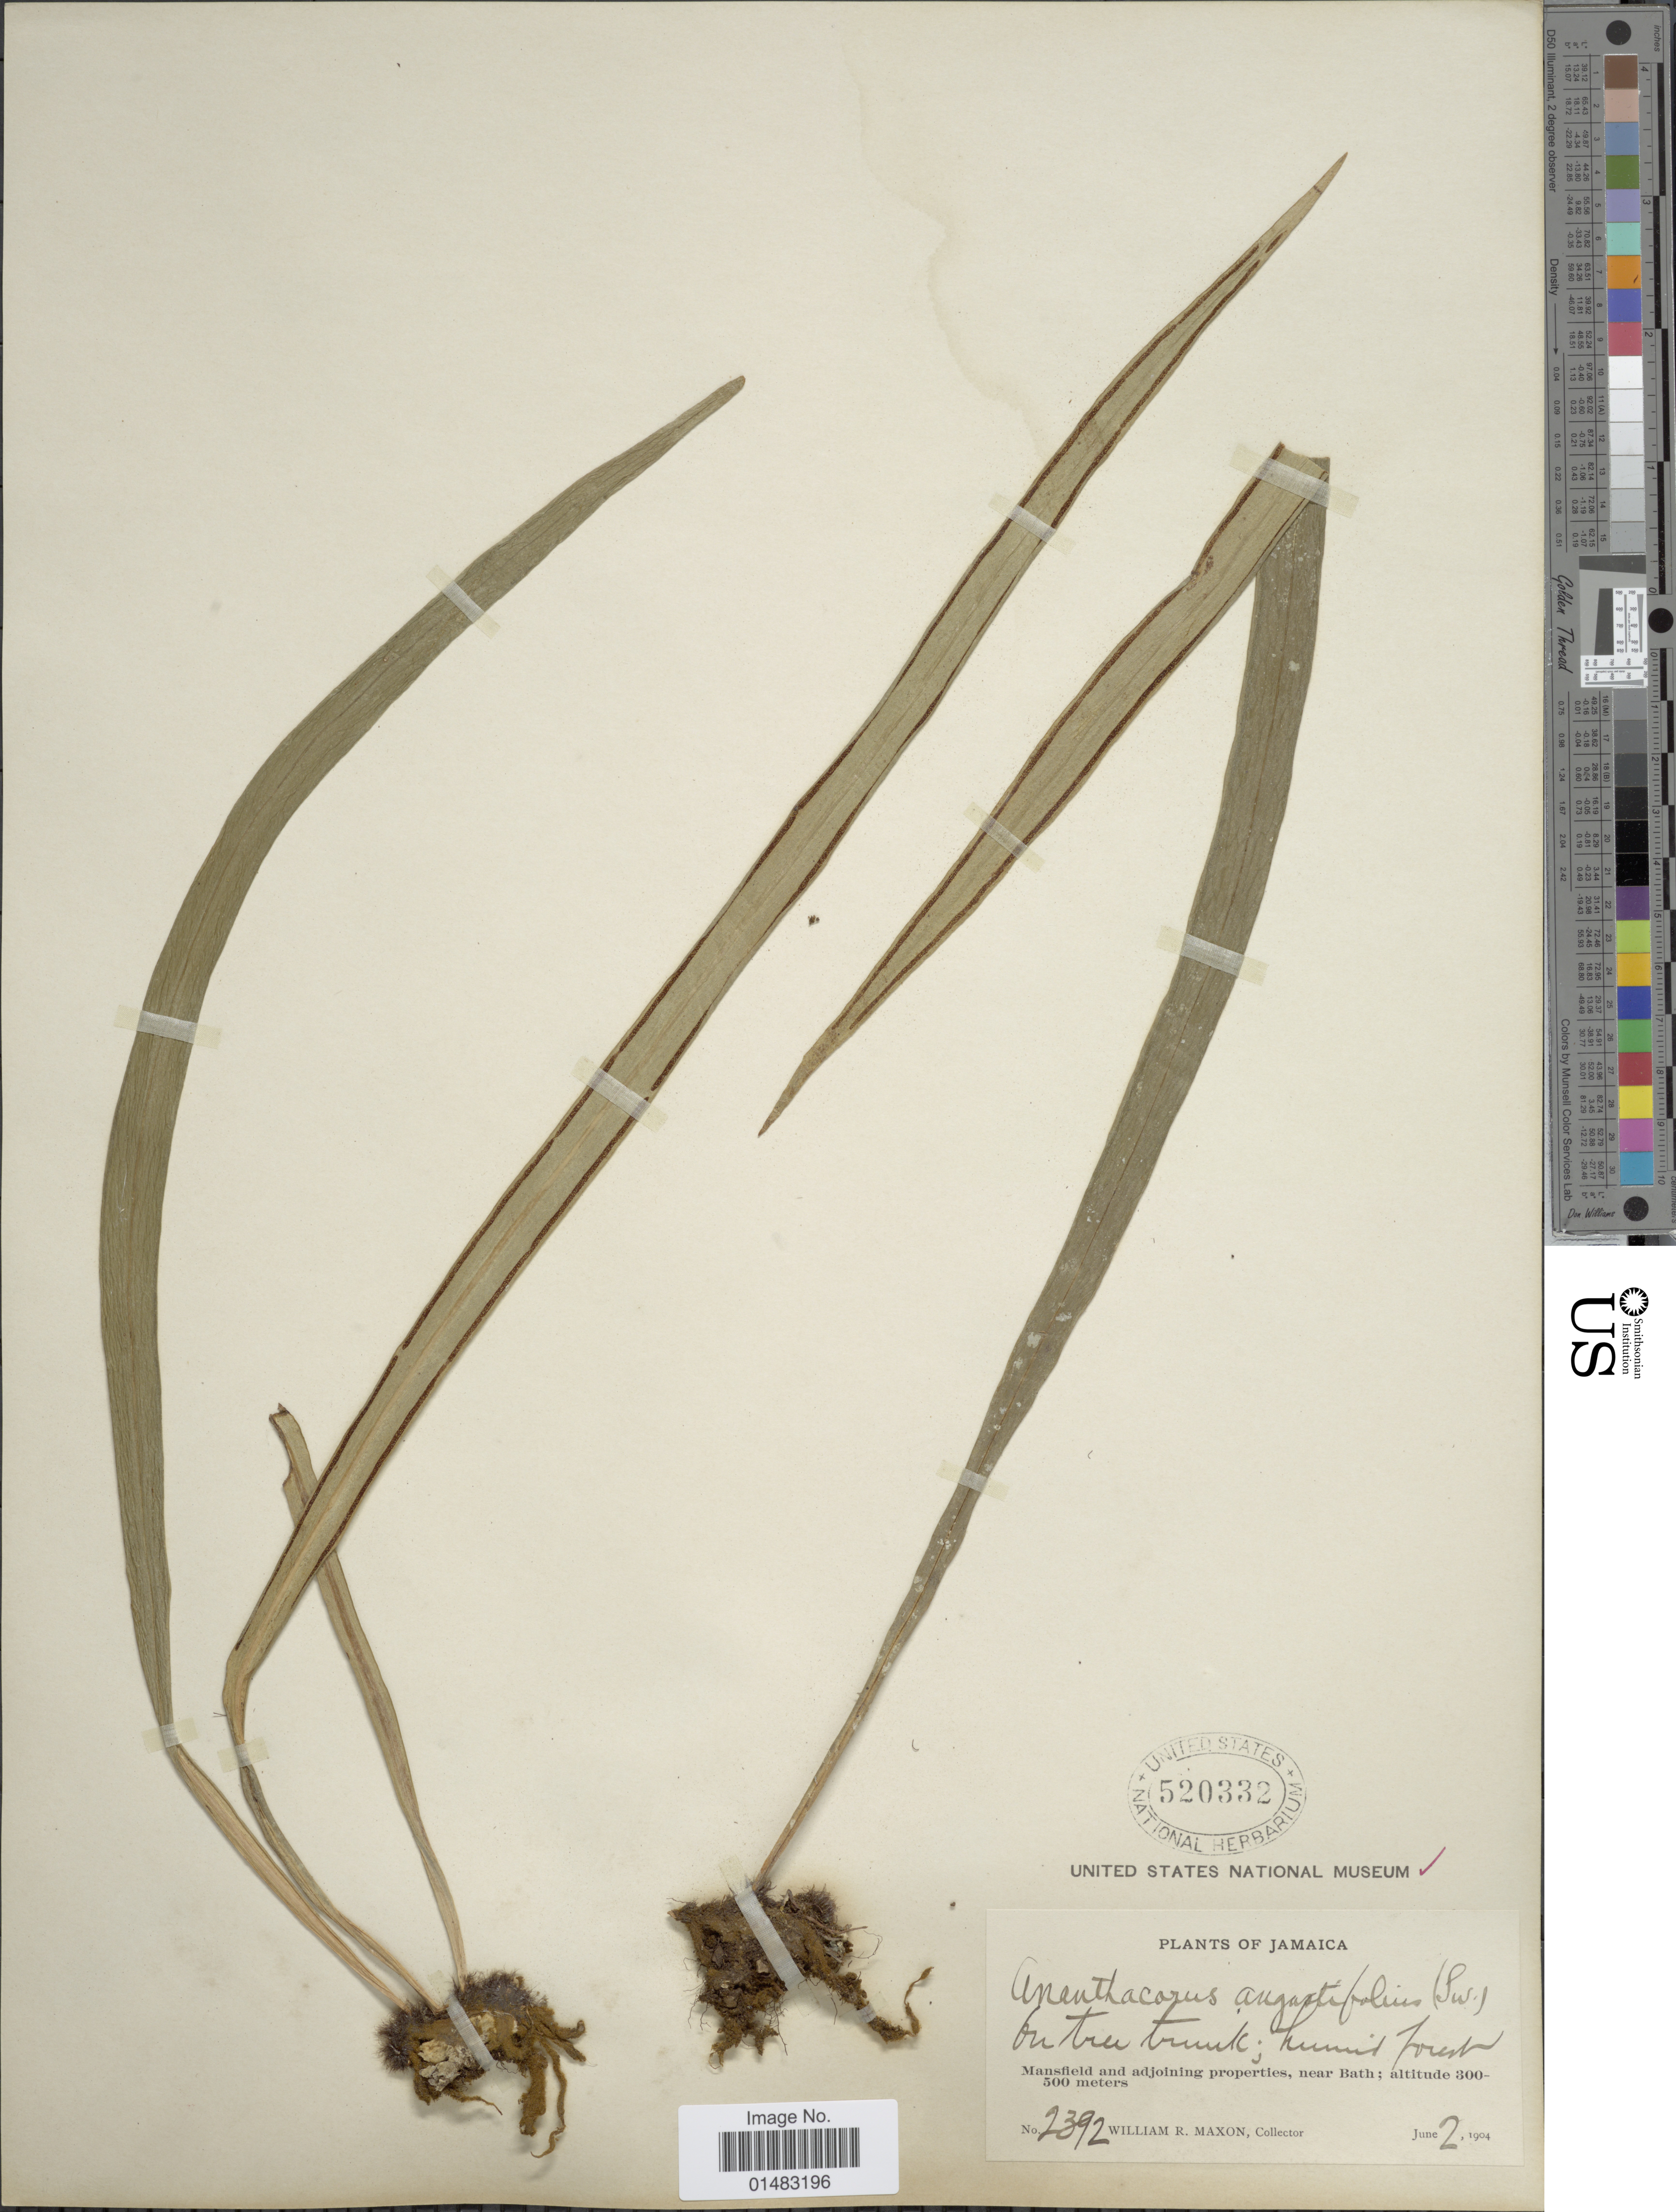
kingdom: Plantae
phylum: Tracheophyta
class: Polypodiopsida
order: Polypodiales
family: Pteridaceae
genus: Ananthacorus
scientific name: Ananthacorus angustifolius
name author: (Sw.) Underw. & Maxon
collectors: W. R. Maxon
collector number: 2392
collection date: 1904-06-02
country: Jamaica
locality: Mansfield and adjoingin porperties, near Bath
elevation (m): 300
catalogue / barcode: US 520332